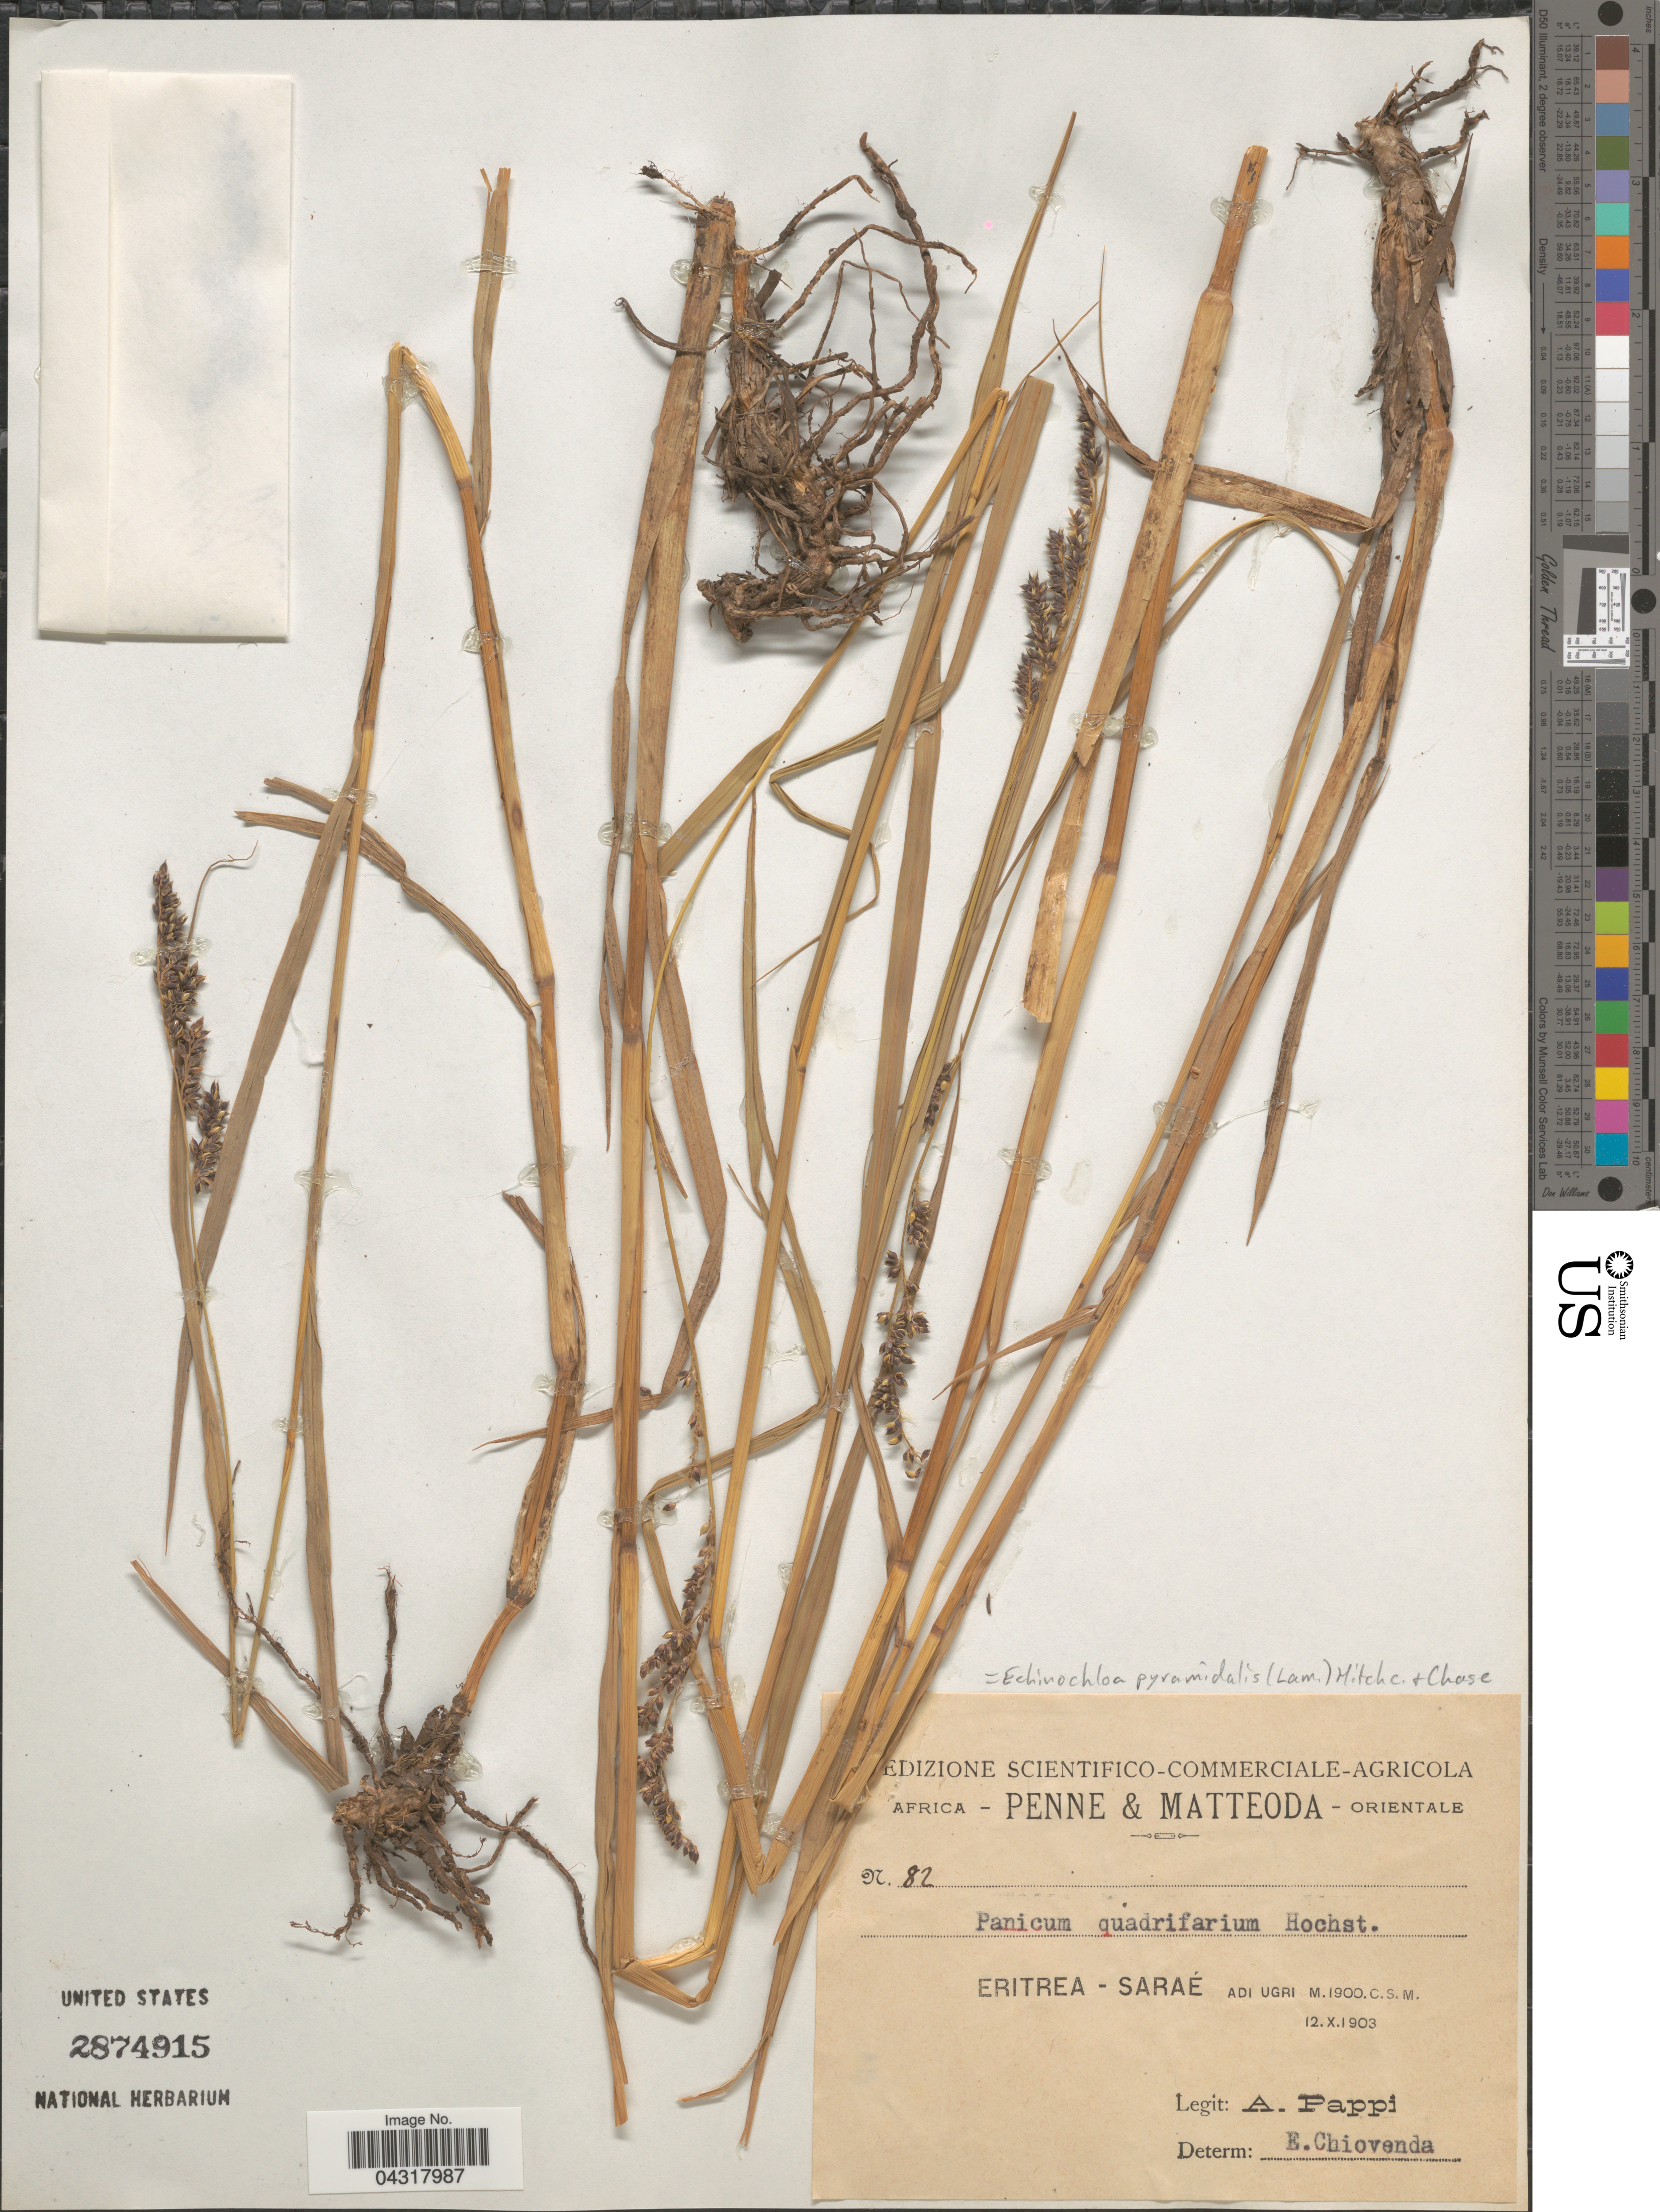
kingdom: Plantae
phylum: Tracheophyta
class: Liliopsida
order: Poales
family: Poaceae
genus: Echinochloa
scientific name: Echinochloa pyramidalis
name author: (Lam.) Hitchc. & Chase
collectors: A. Pappi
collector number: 82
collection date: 1903-10-12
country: Eritrea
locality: Africa orientale. Eritrea - Saraé Adi Ugri.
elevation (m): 1900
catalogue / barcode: US 2874915